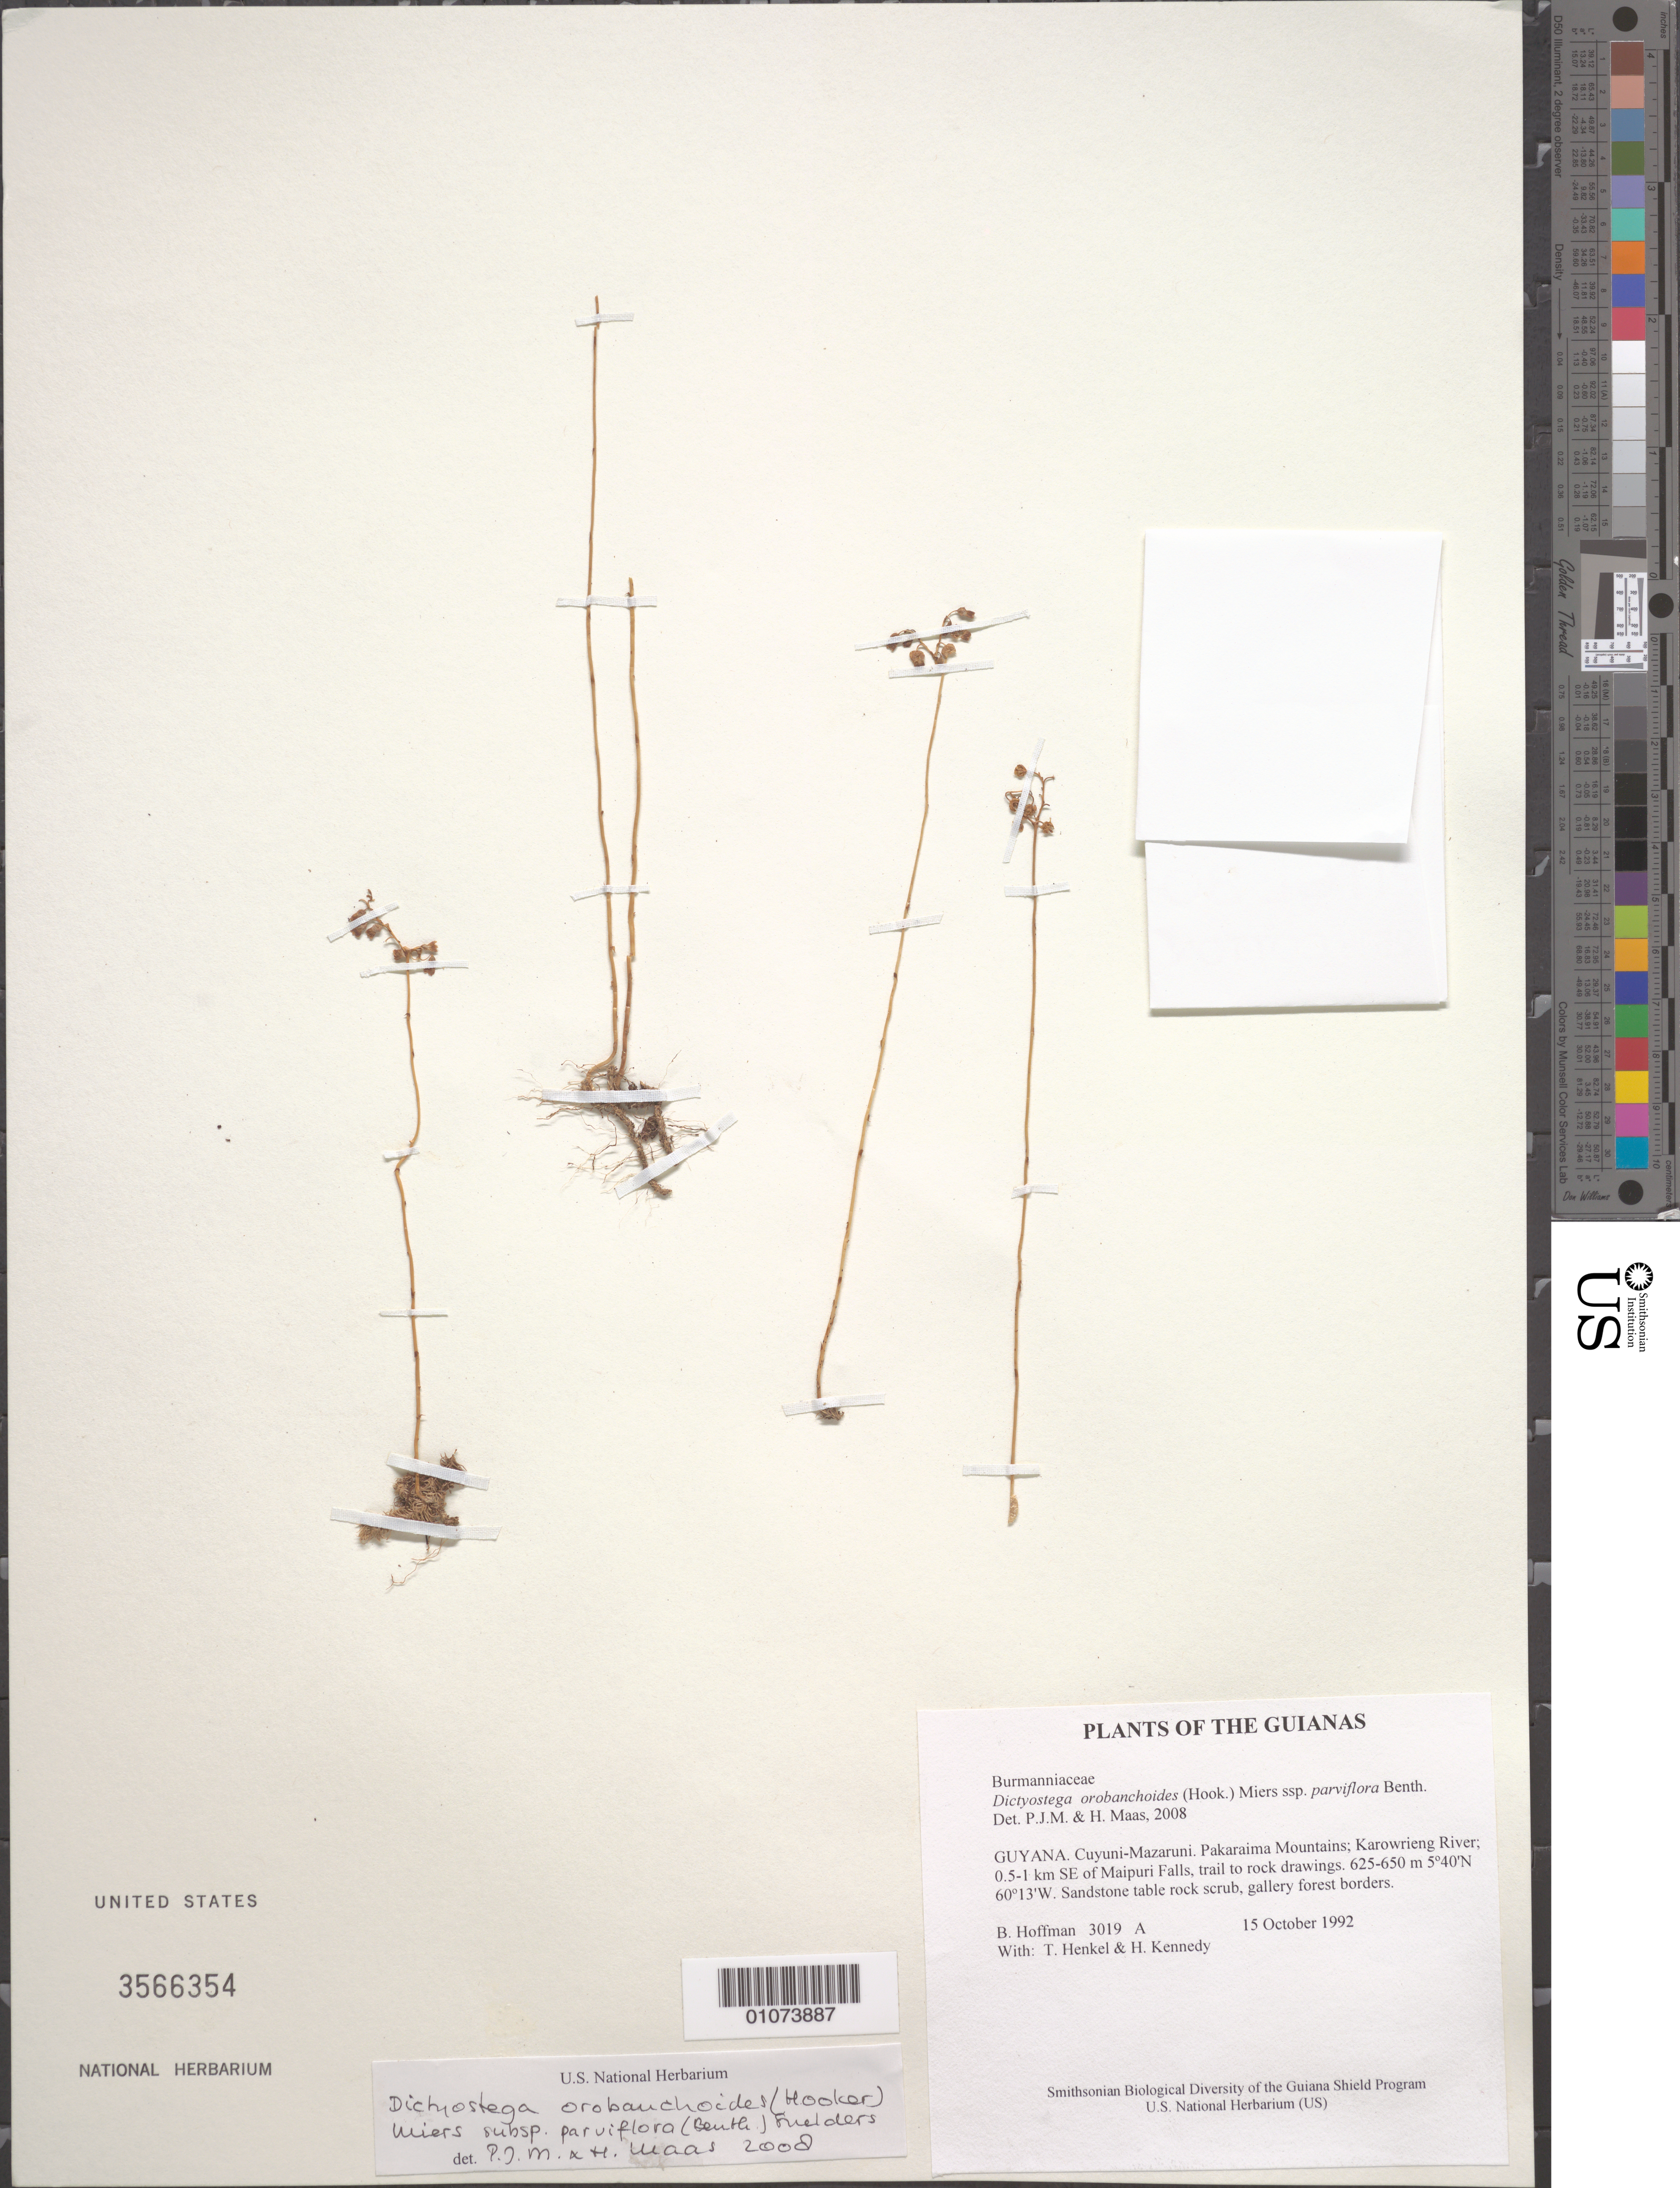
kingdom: Plantae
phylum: Tracheophyta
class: Liliopsida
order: Dioscoreales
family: Burmanniaceae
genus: Dictyostega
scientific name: Dictyostega orobanchoides subsp. parviflora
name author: (Benth.) Snelders & Maas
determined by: Maas, Paul J.; Maas, H.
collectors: B. Hoffman, T. Henkel & H. Kennedy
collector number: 3019 A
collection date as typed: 15 October 1992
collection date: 1992-10-15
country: Guyana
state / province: Cuyuni-Mazaruni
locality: Pakaraima Mountains; Karowrieng River; 0.5-1 km SE of Maipuri Falls, trail to rock drawings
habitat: Sandstone table rock scrub, gallery forest borders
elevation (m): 625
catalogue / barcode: US 3566354